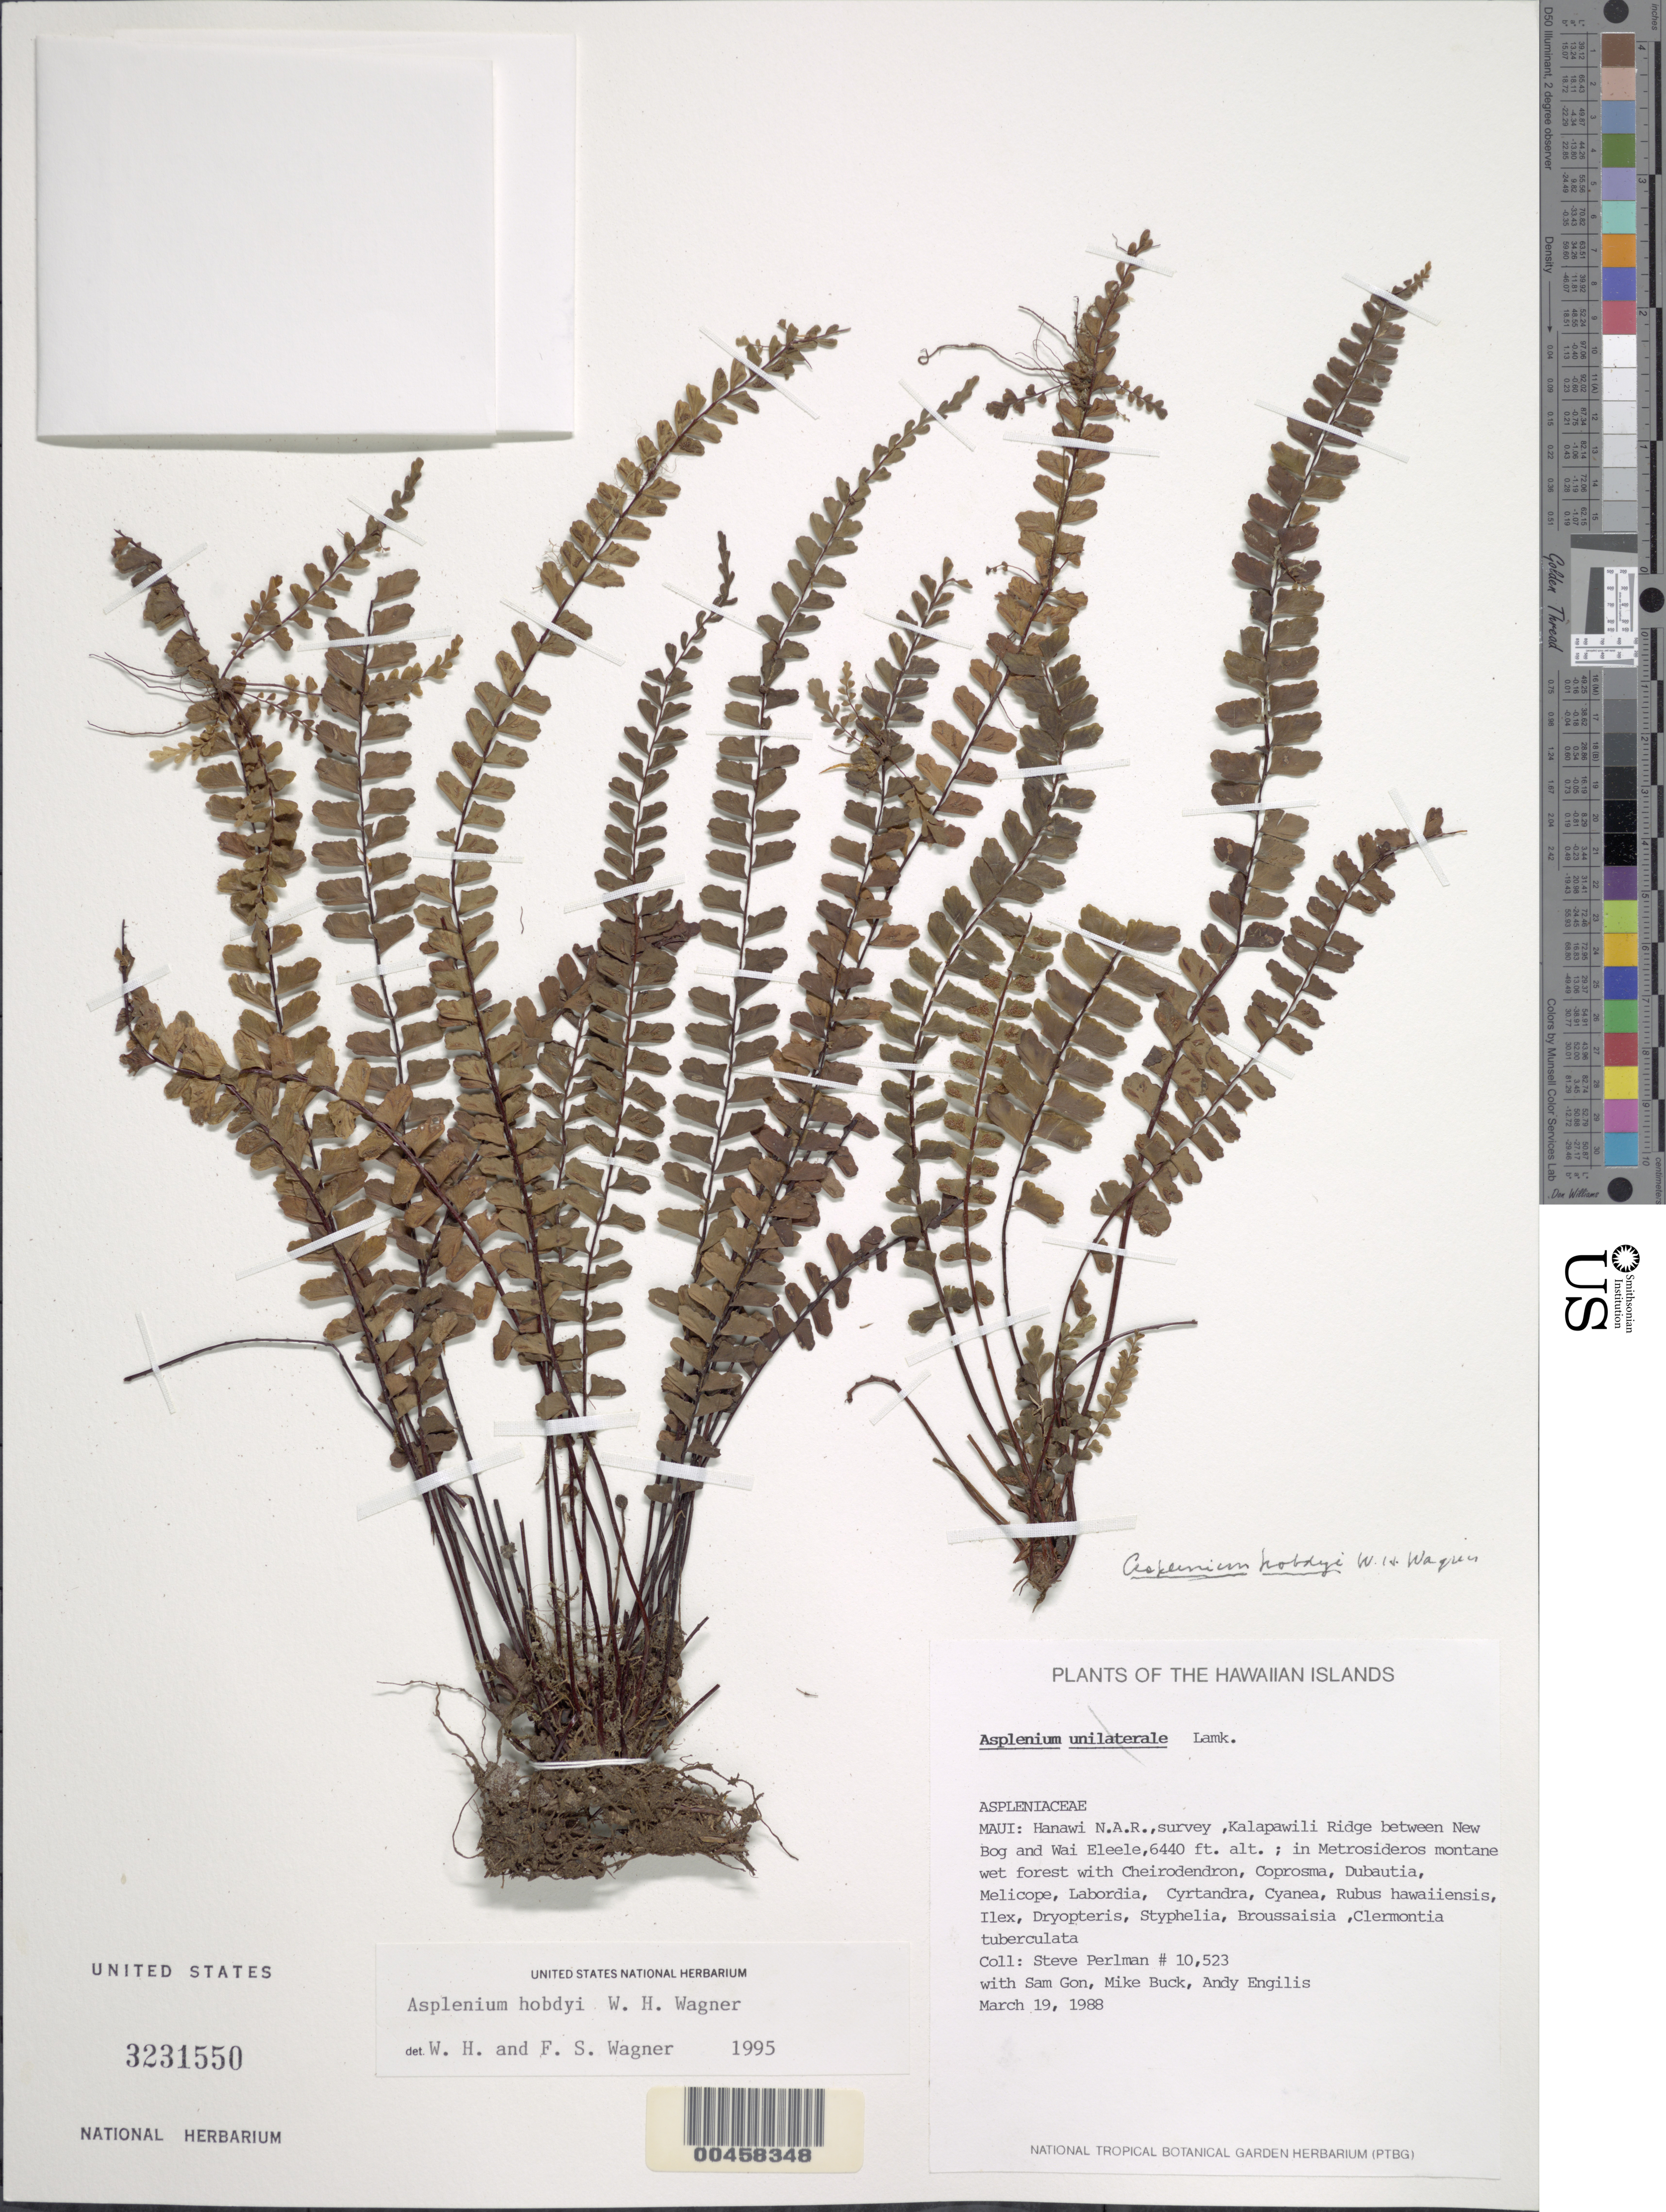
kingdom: Plantae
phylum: Tracheophyta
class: Polypodiopsida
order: Polypodiales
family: Aspleniaceae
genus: Asplenium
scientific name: Asplenium hobdyi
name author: W.H. Wagner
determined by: Wagner, W. L.; Wagner, F. S.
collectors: S. P. Perlman, S. Gon, M. Buck & A. Engilis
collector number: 10523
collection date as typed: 19 Mar 1988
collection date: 1988-03-19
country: United States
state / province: Hawaii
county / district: Maui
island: Maui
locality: Hanawai N.A.R., survey, Kalapawili Ridge between New Bog and Wai Eleele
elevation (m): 1963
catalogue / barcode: US 3231550